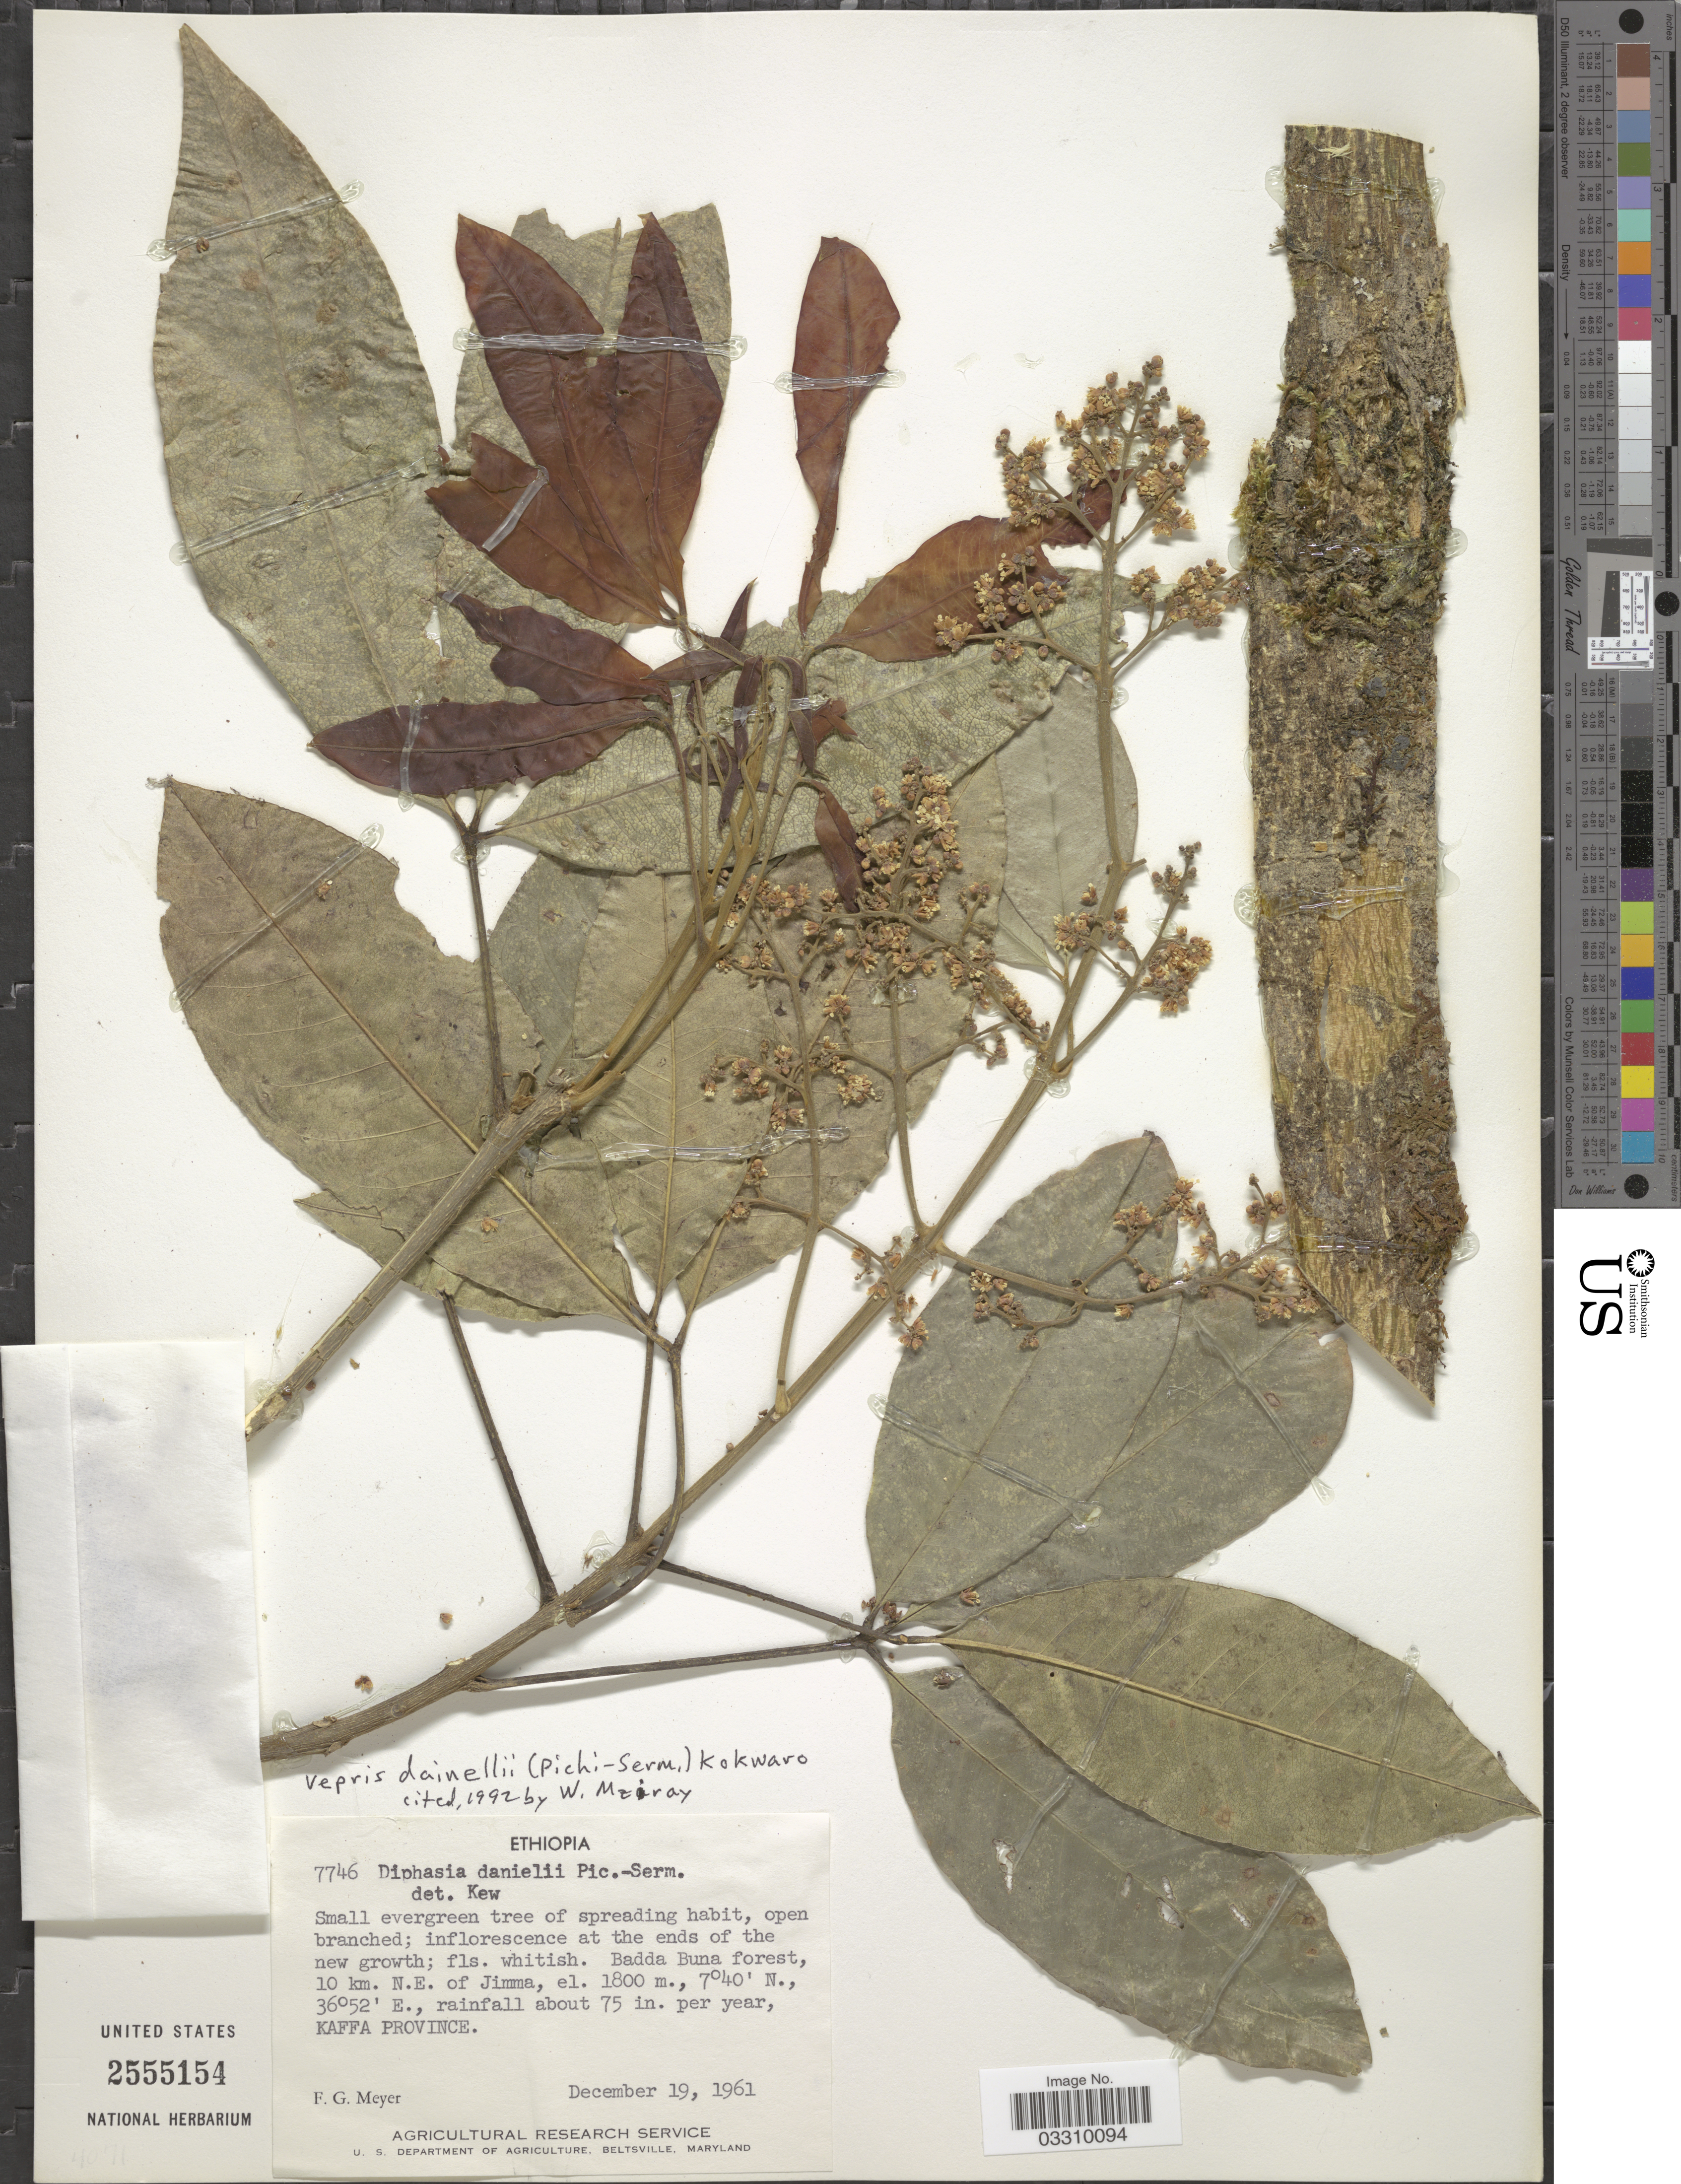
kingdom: Plantae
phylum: Tracheophyta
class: Magnoliopsida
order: Sapindales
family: Rutaceae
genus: Vepris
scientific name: Vepris dainellii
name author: (Pic. Serm.) Mziray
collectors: F. G. Meyer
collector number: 7746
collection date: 1961-12-19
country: Ethiopia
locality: Badda Buna forest, 10 km. N.E. of Jimma, Kaffa Province.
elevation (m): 1800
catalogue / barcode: US 2555154